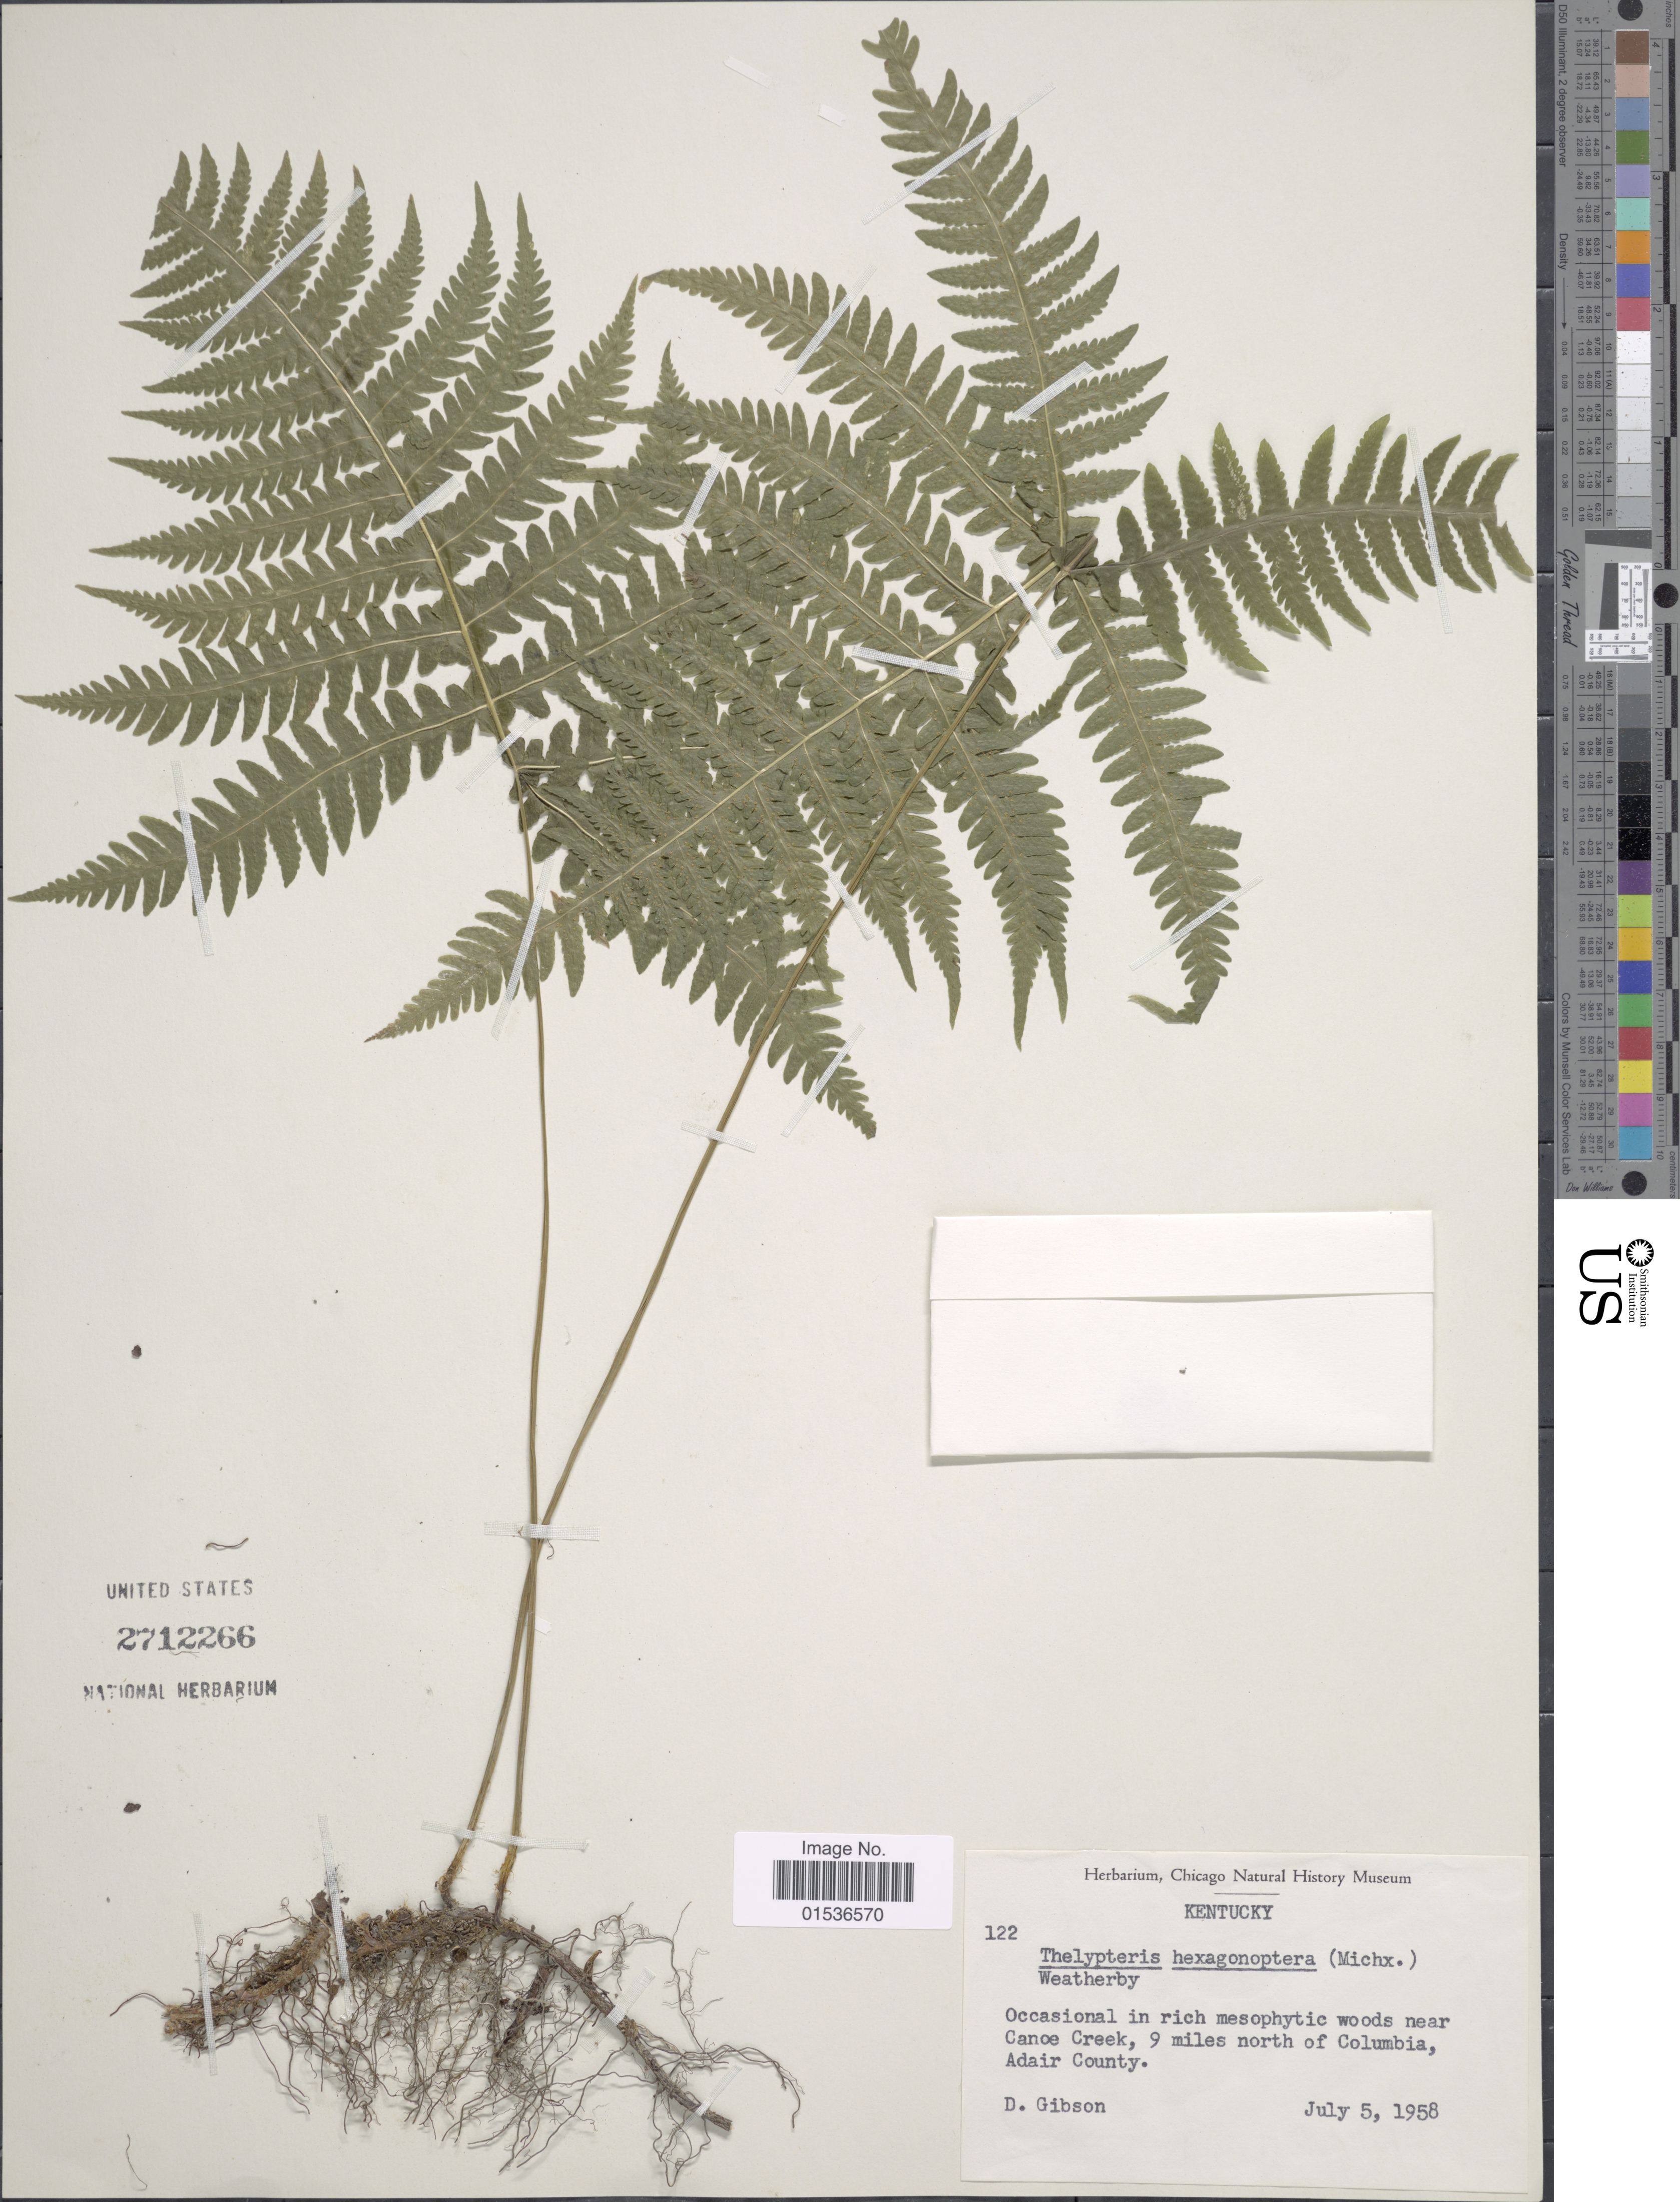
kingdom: Plantae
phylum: Tracheophyta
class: Polypodiopsida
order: Polypodiales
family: Thelypteridaceae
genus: Phegopteris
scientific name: Phegopteris hexagonoptera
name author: (Michx.) Fée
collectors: D. Gibson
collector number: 122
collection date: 1958-07-05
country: United States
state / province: Kentucky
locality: Kentucky, near Canoe Creek, 9 miles north of Columbia, Adair County.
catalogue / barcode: US 2712266